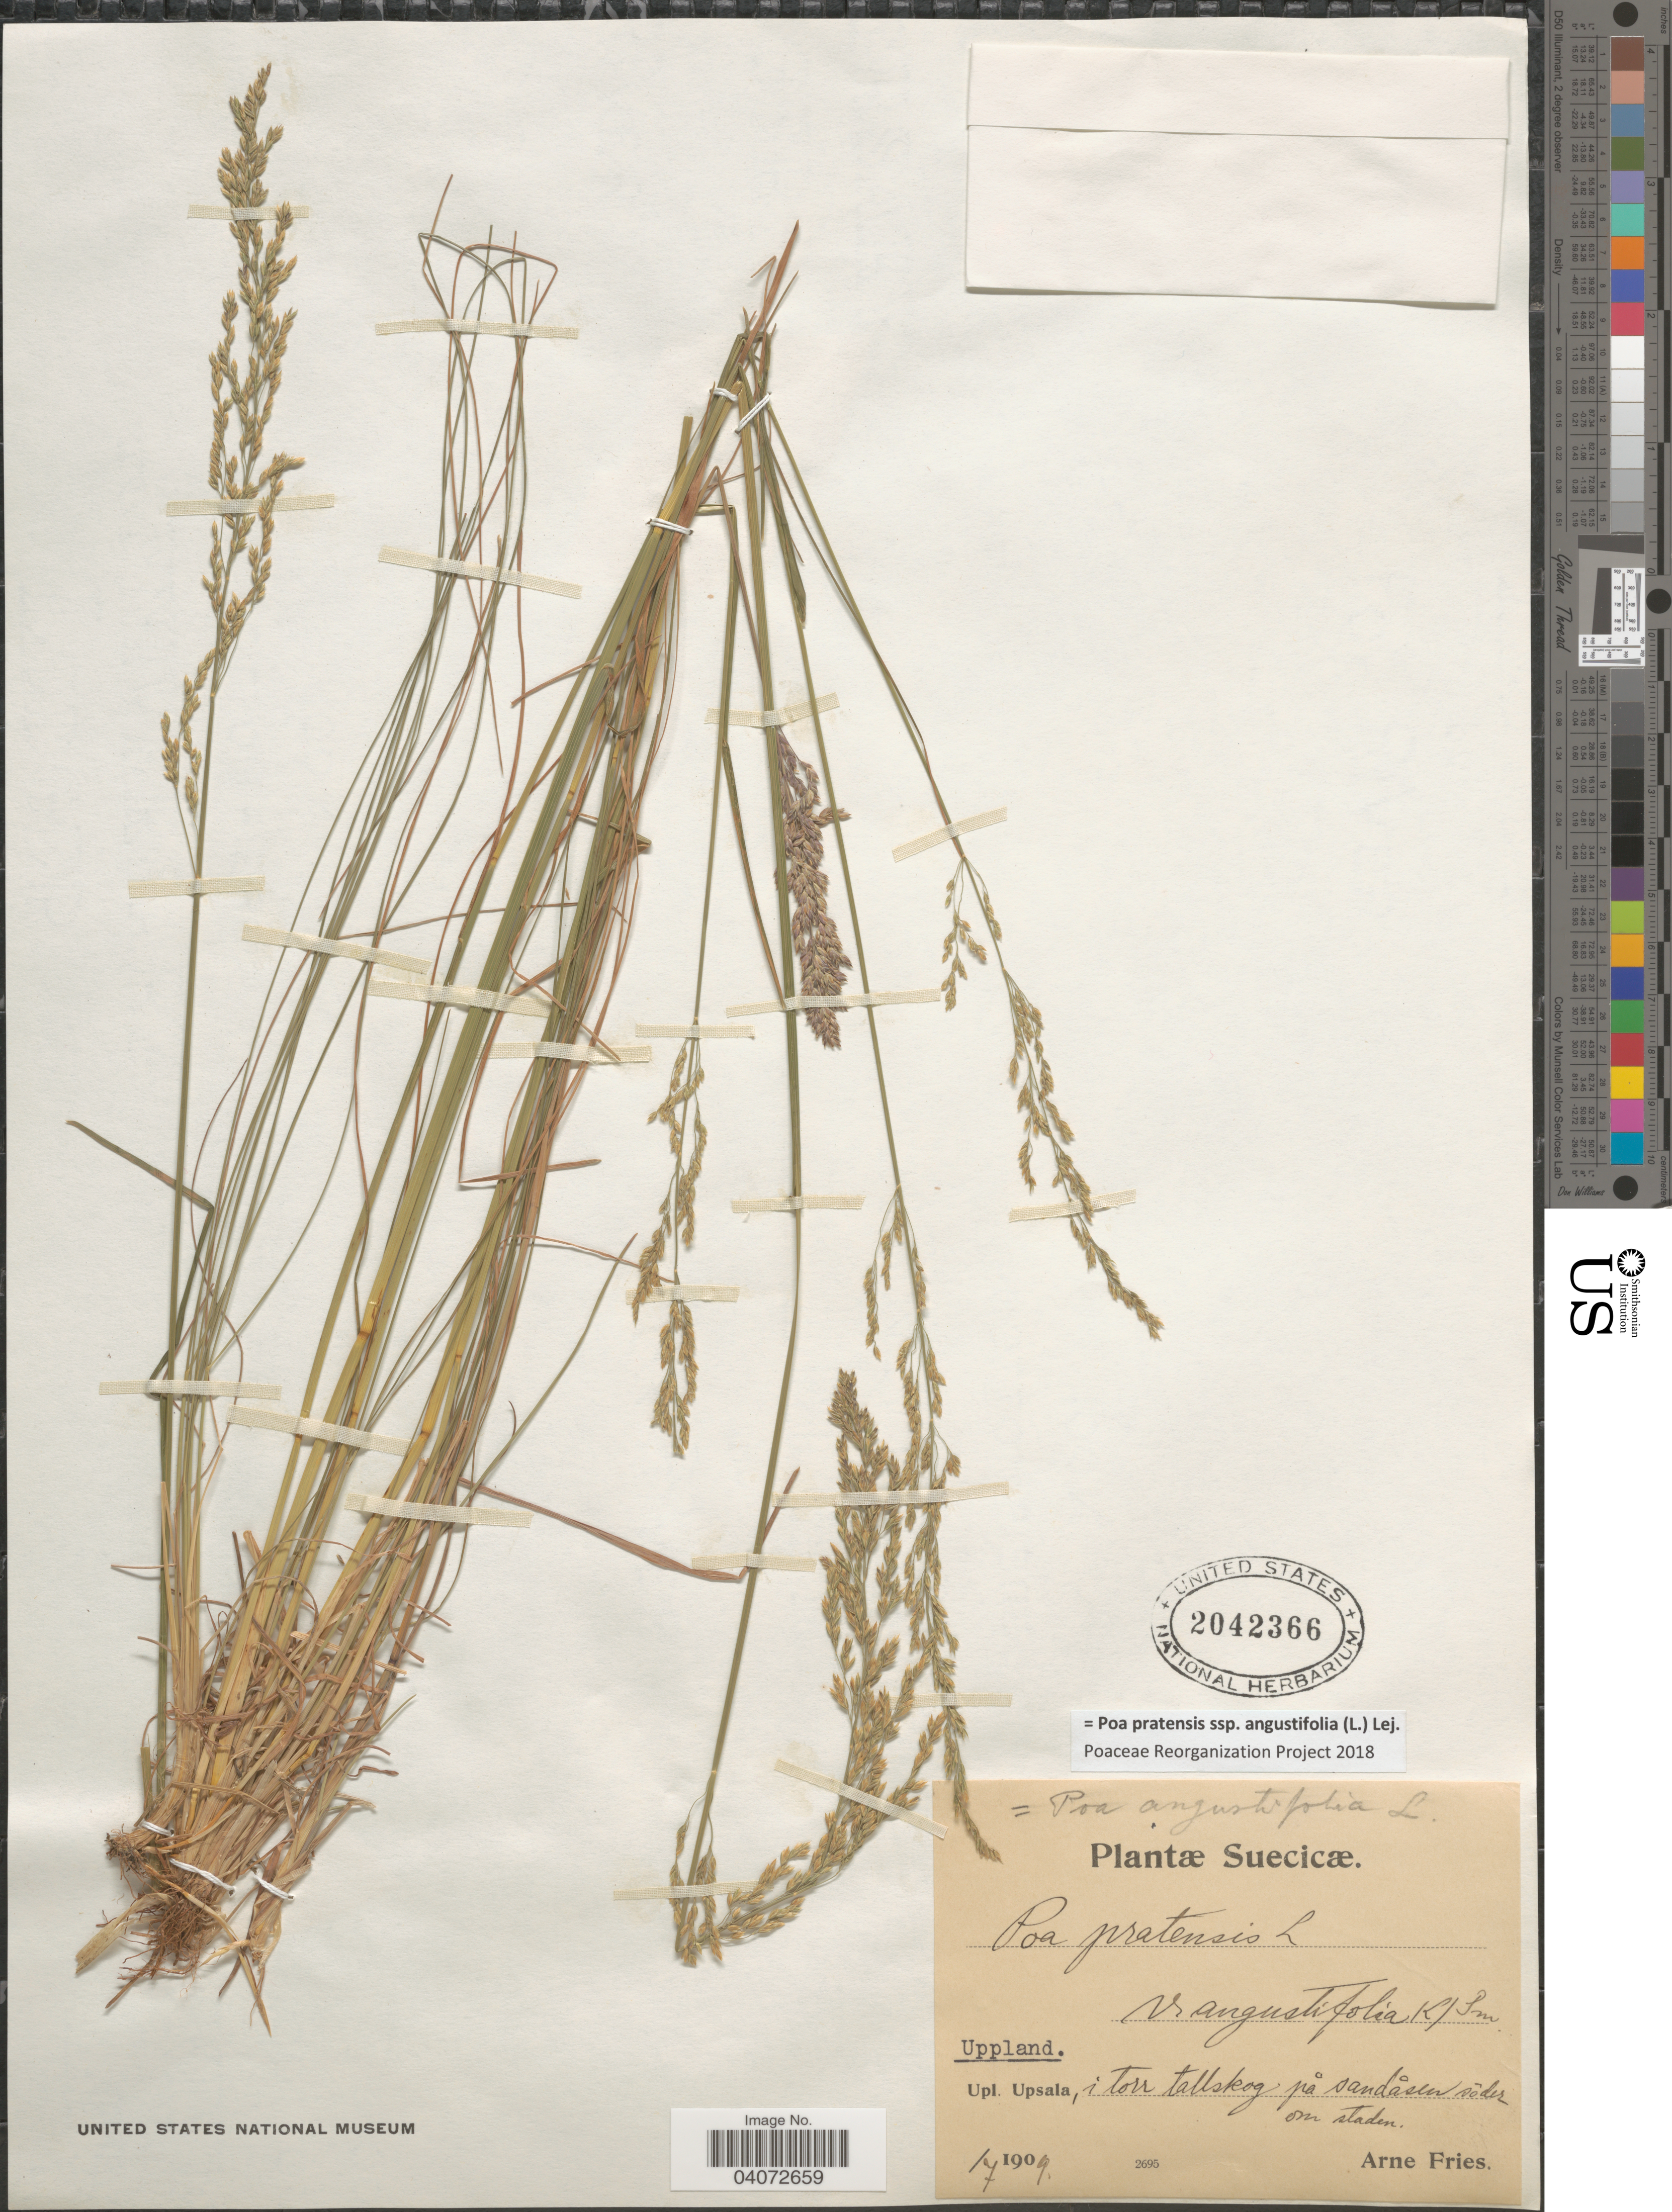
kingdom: Plantae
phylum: Tracheophyta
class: Liliopsida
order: Poales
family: Poaceae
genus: Poa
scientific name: Poa pratensis subsp. angustifolia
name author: (L.) Lej.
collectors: E. A. Fries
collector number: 2695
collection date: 1909-07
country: Sweden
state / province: Uppsala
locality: Suecicæ. Uppland. Upl, Upsala, i Torr tallskog på sandå soder om staden.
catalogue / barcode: US 2042366